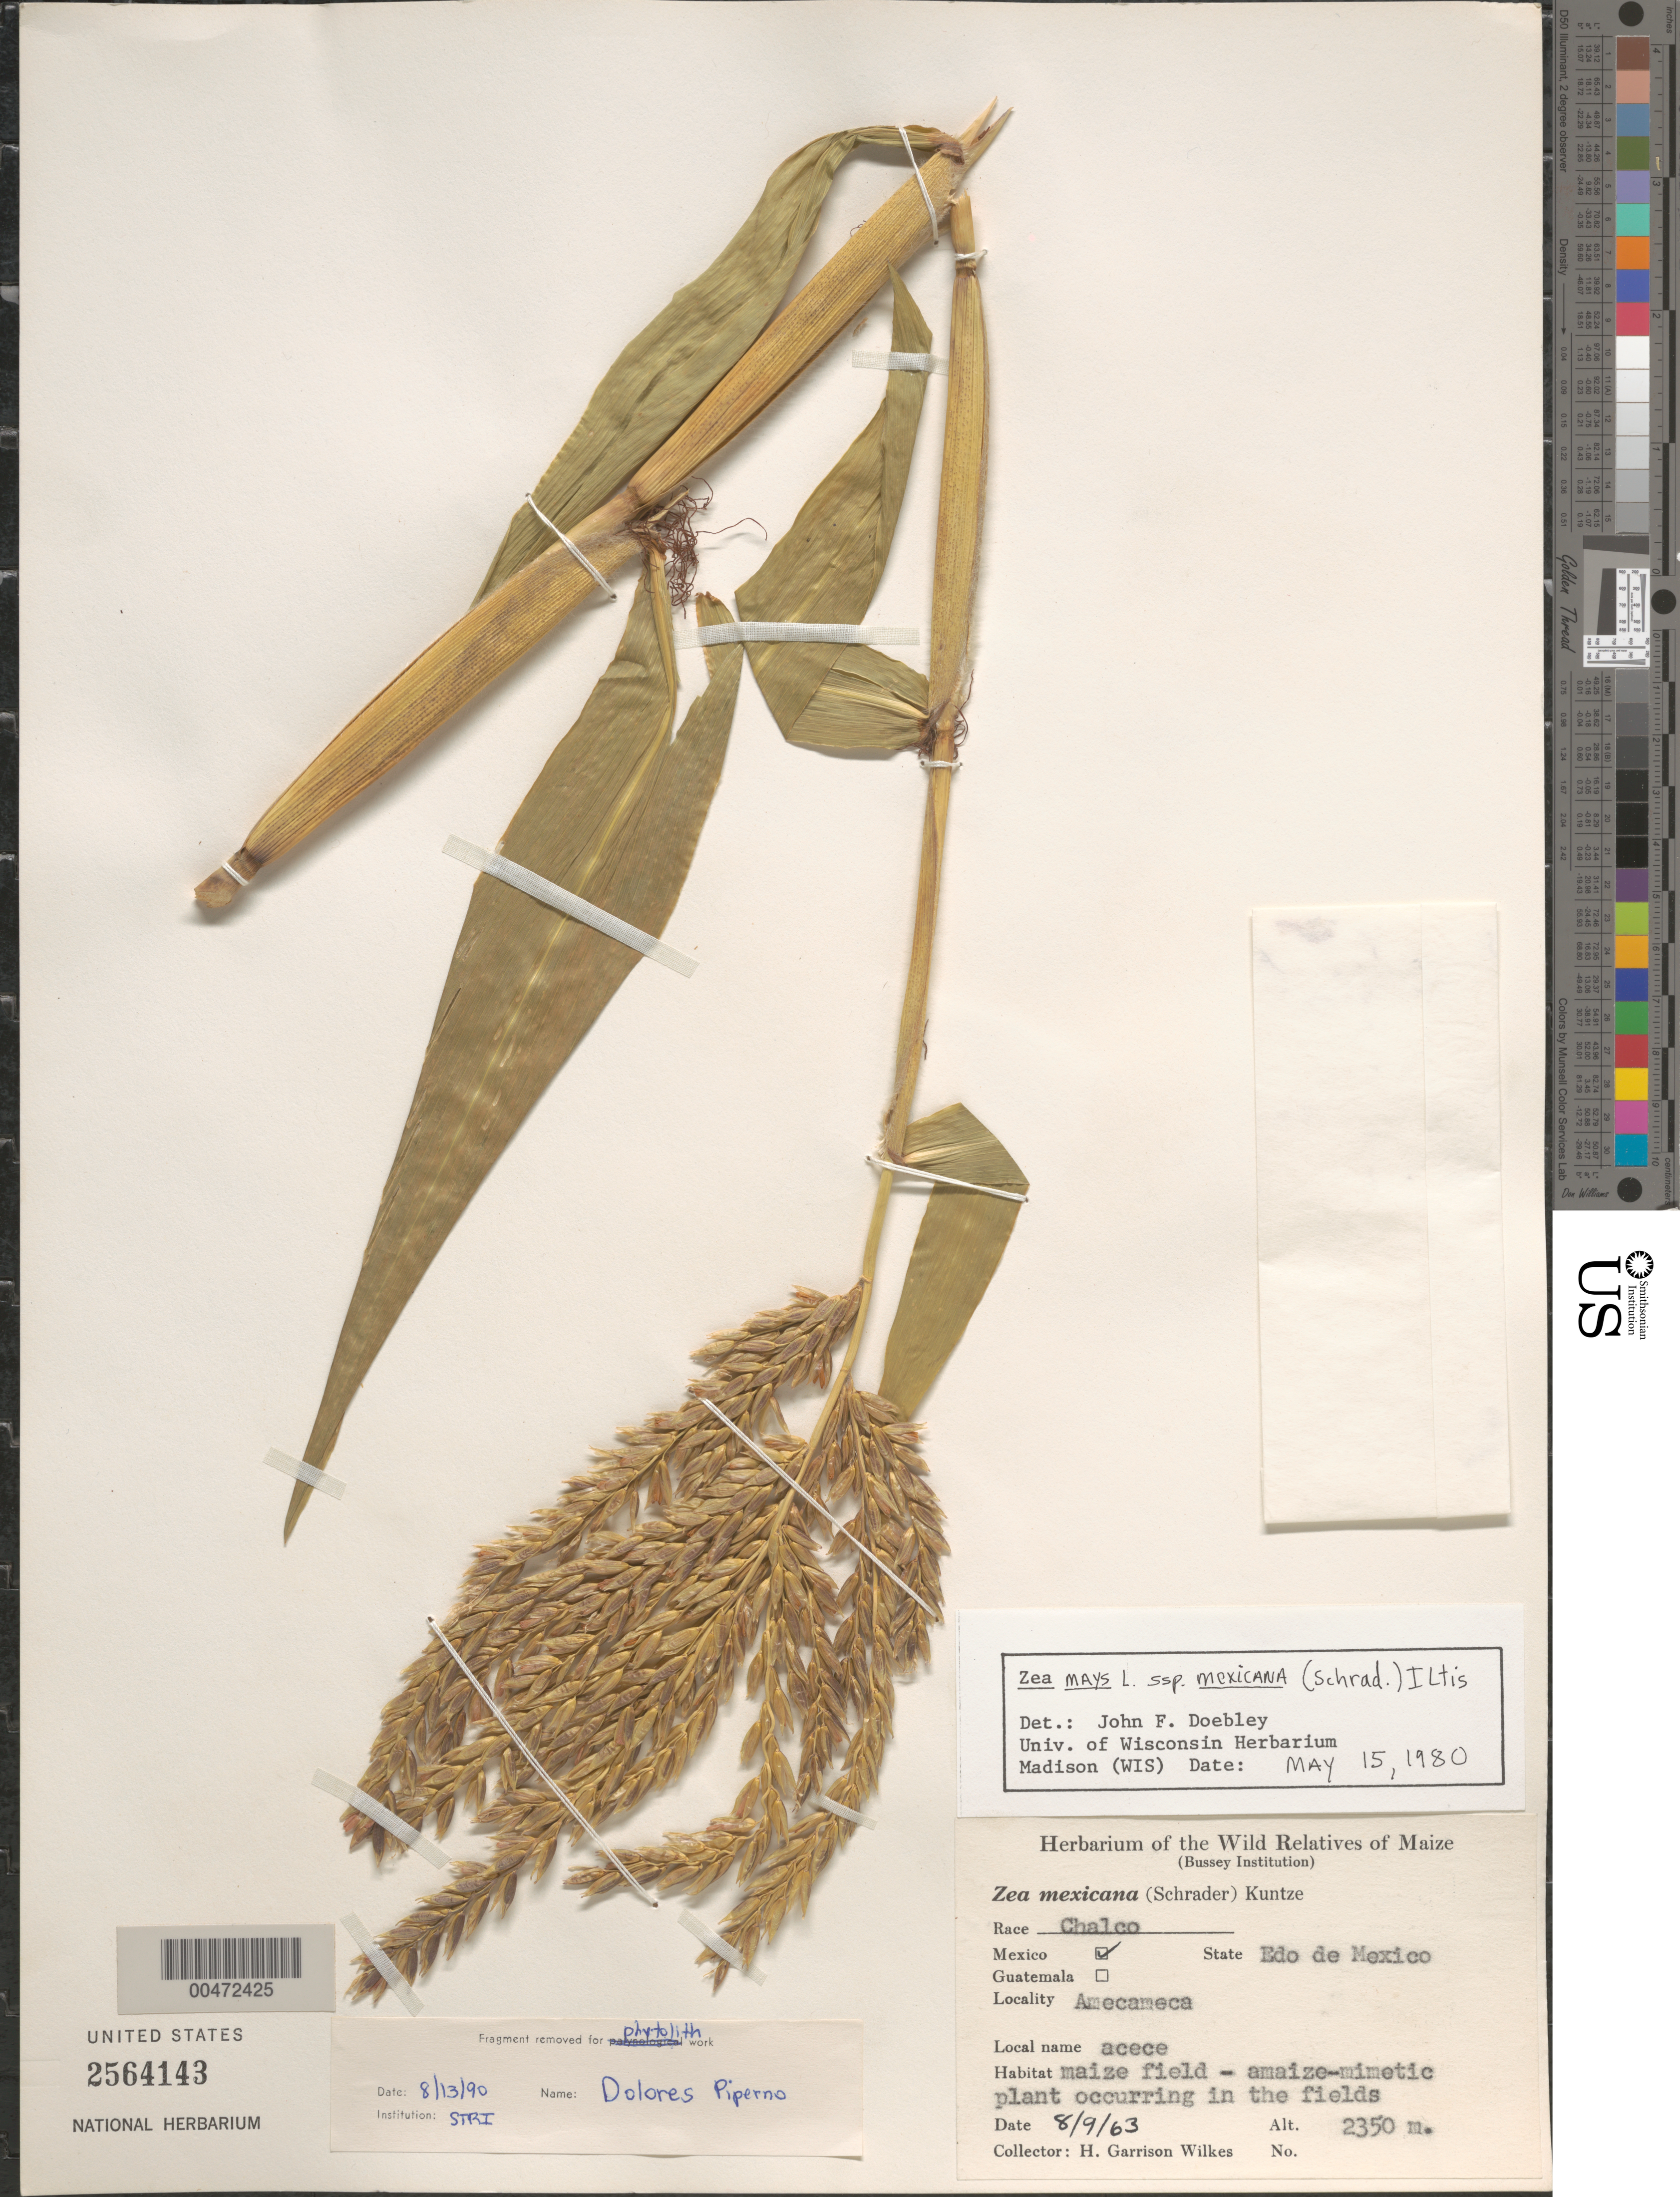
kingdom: Plantae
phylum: Tracheophyta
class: Liliopsida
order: Poales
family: Poaceae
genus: Zea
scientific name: Zea mays subsp. mexicana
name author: (Schrad.) Iltis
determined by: Doebley, John F.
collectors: H. G. Wilkes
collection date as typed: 9 Aug 1963 or 8 Sep 1963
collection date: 1963-08-09 or 1963-09-08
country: Mexico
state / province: México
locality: Amecameca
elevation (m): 2350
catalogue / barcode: US 2564143